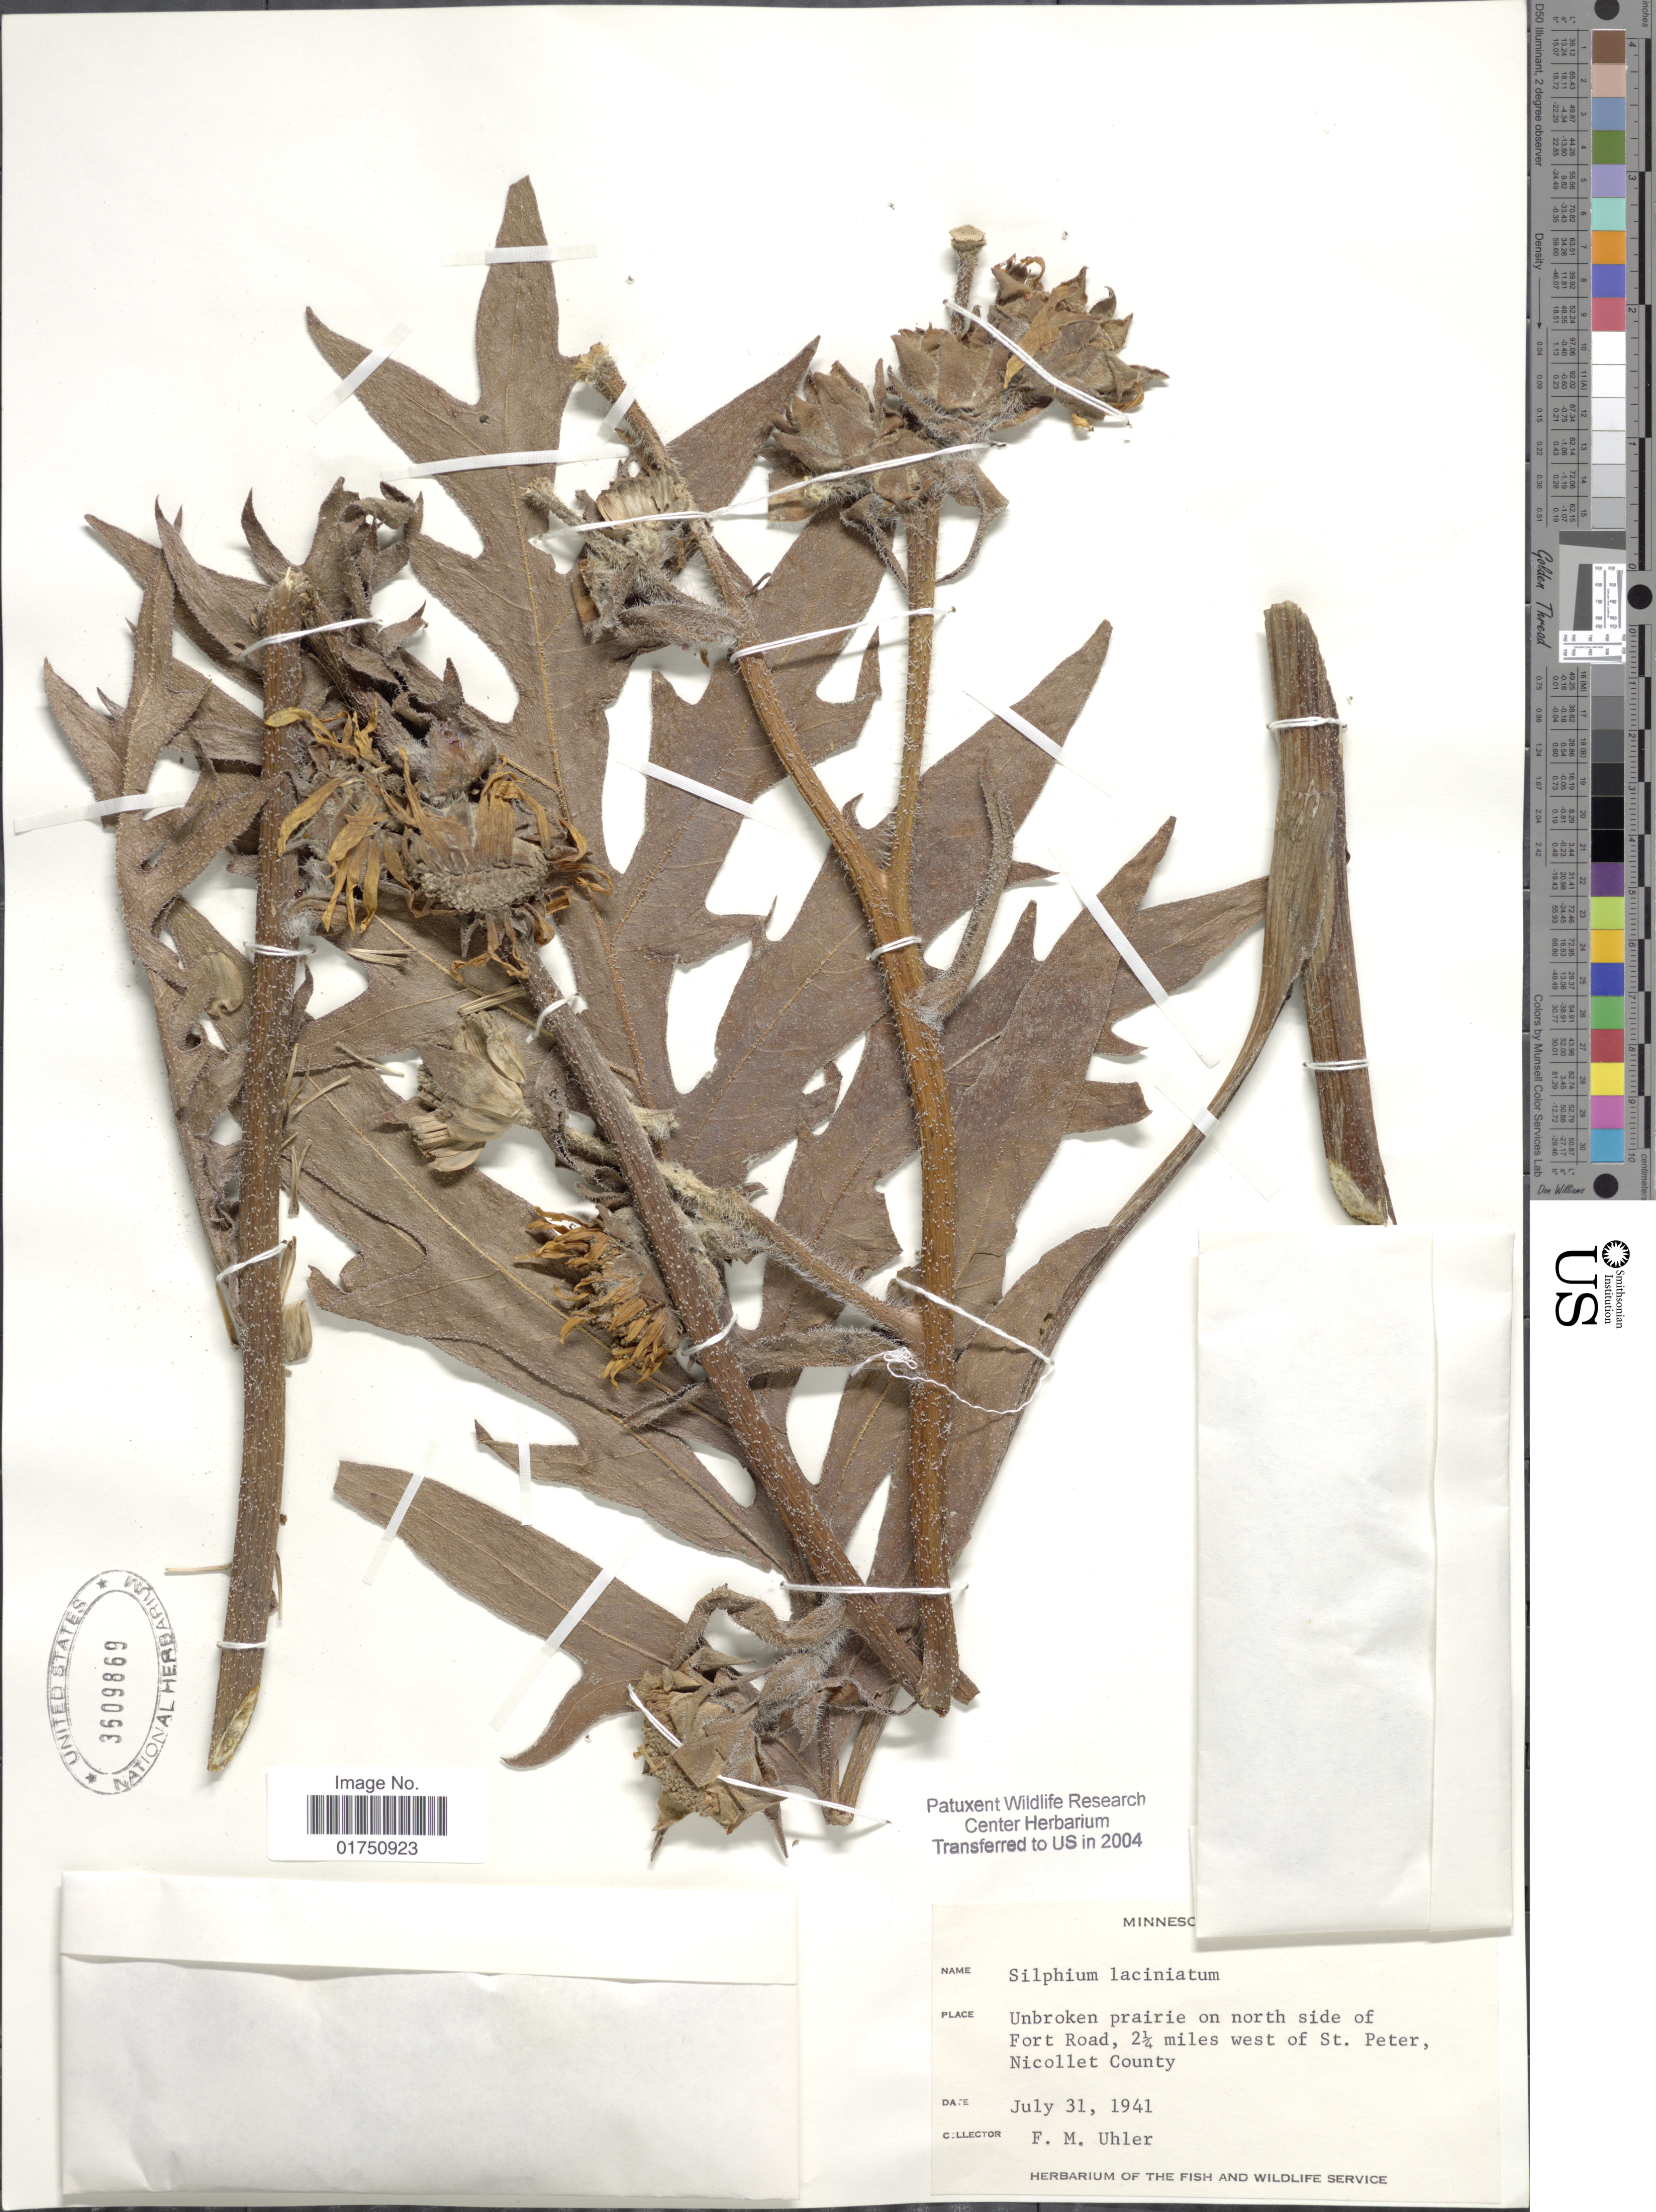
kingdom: Plantae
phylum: Tracheophyta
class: Magnoliopsida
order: Asterales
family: Asteraceae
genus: Silphium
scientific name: Silphium laciniatum var. laciniatum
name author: L.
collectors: F. M. Uhler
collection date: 1941-07-31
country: United States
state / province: Minnesota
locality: Unbroken prairie on north side of Fort Road, 2¼ miles west of St. Peter, Nicollet County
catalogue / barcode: US 3609869